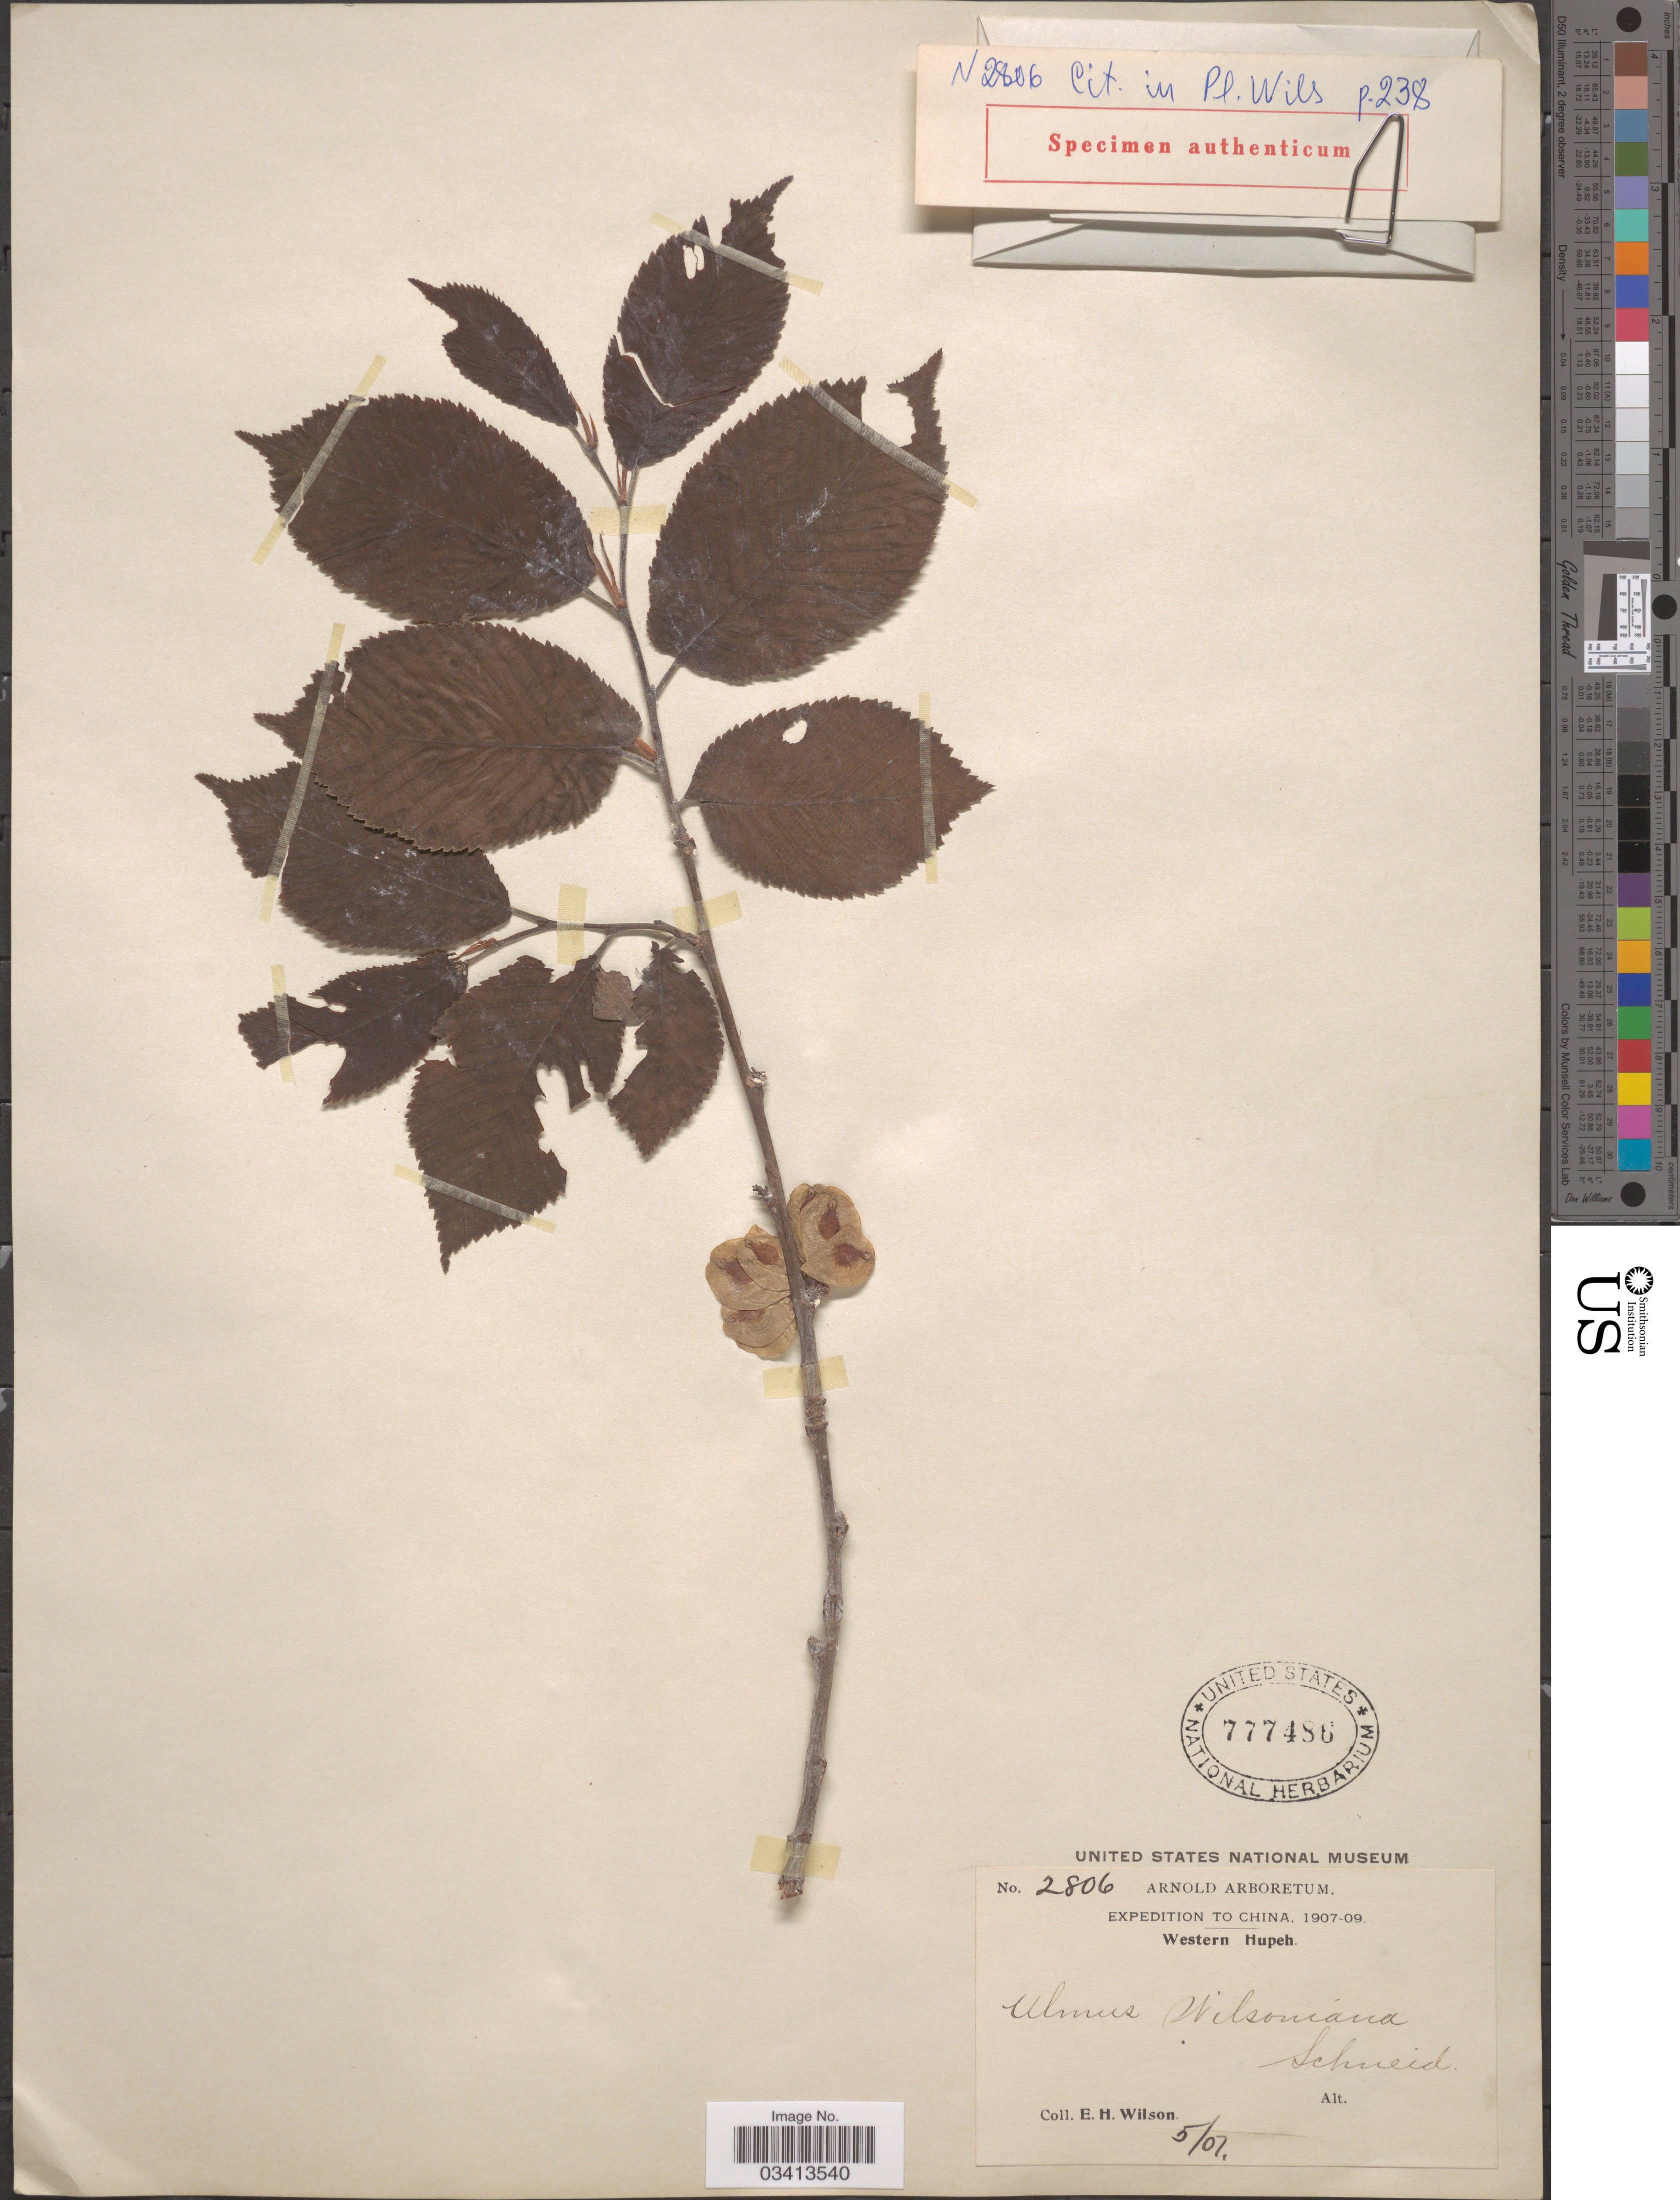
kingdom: Plantae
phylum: Tracheophyta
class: Magnoliopsida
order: Rosales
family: Ulmaceae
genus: Ulmus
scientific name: Ulmus wilsoniana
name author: C.K. Schneid.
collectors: E. Wilson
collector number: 2806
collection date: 1907-05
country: China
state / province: Hubei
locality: Western Hupeh.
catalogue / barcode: US 777486